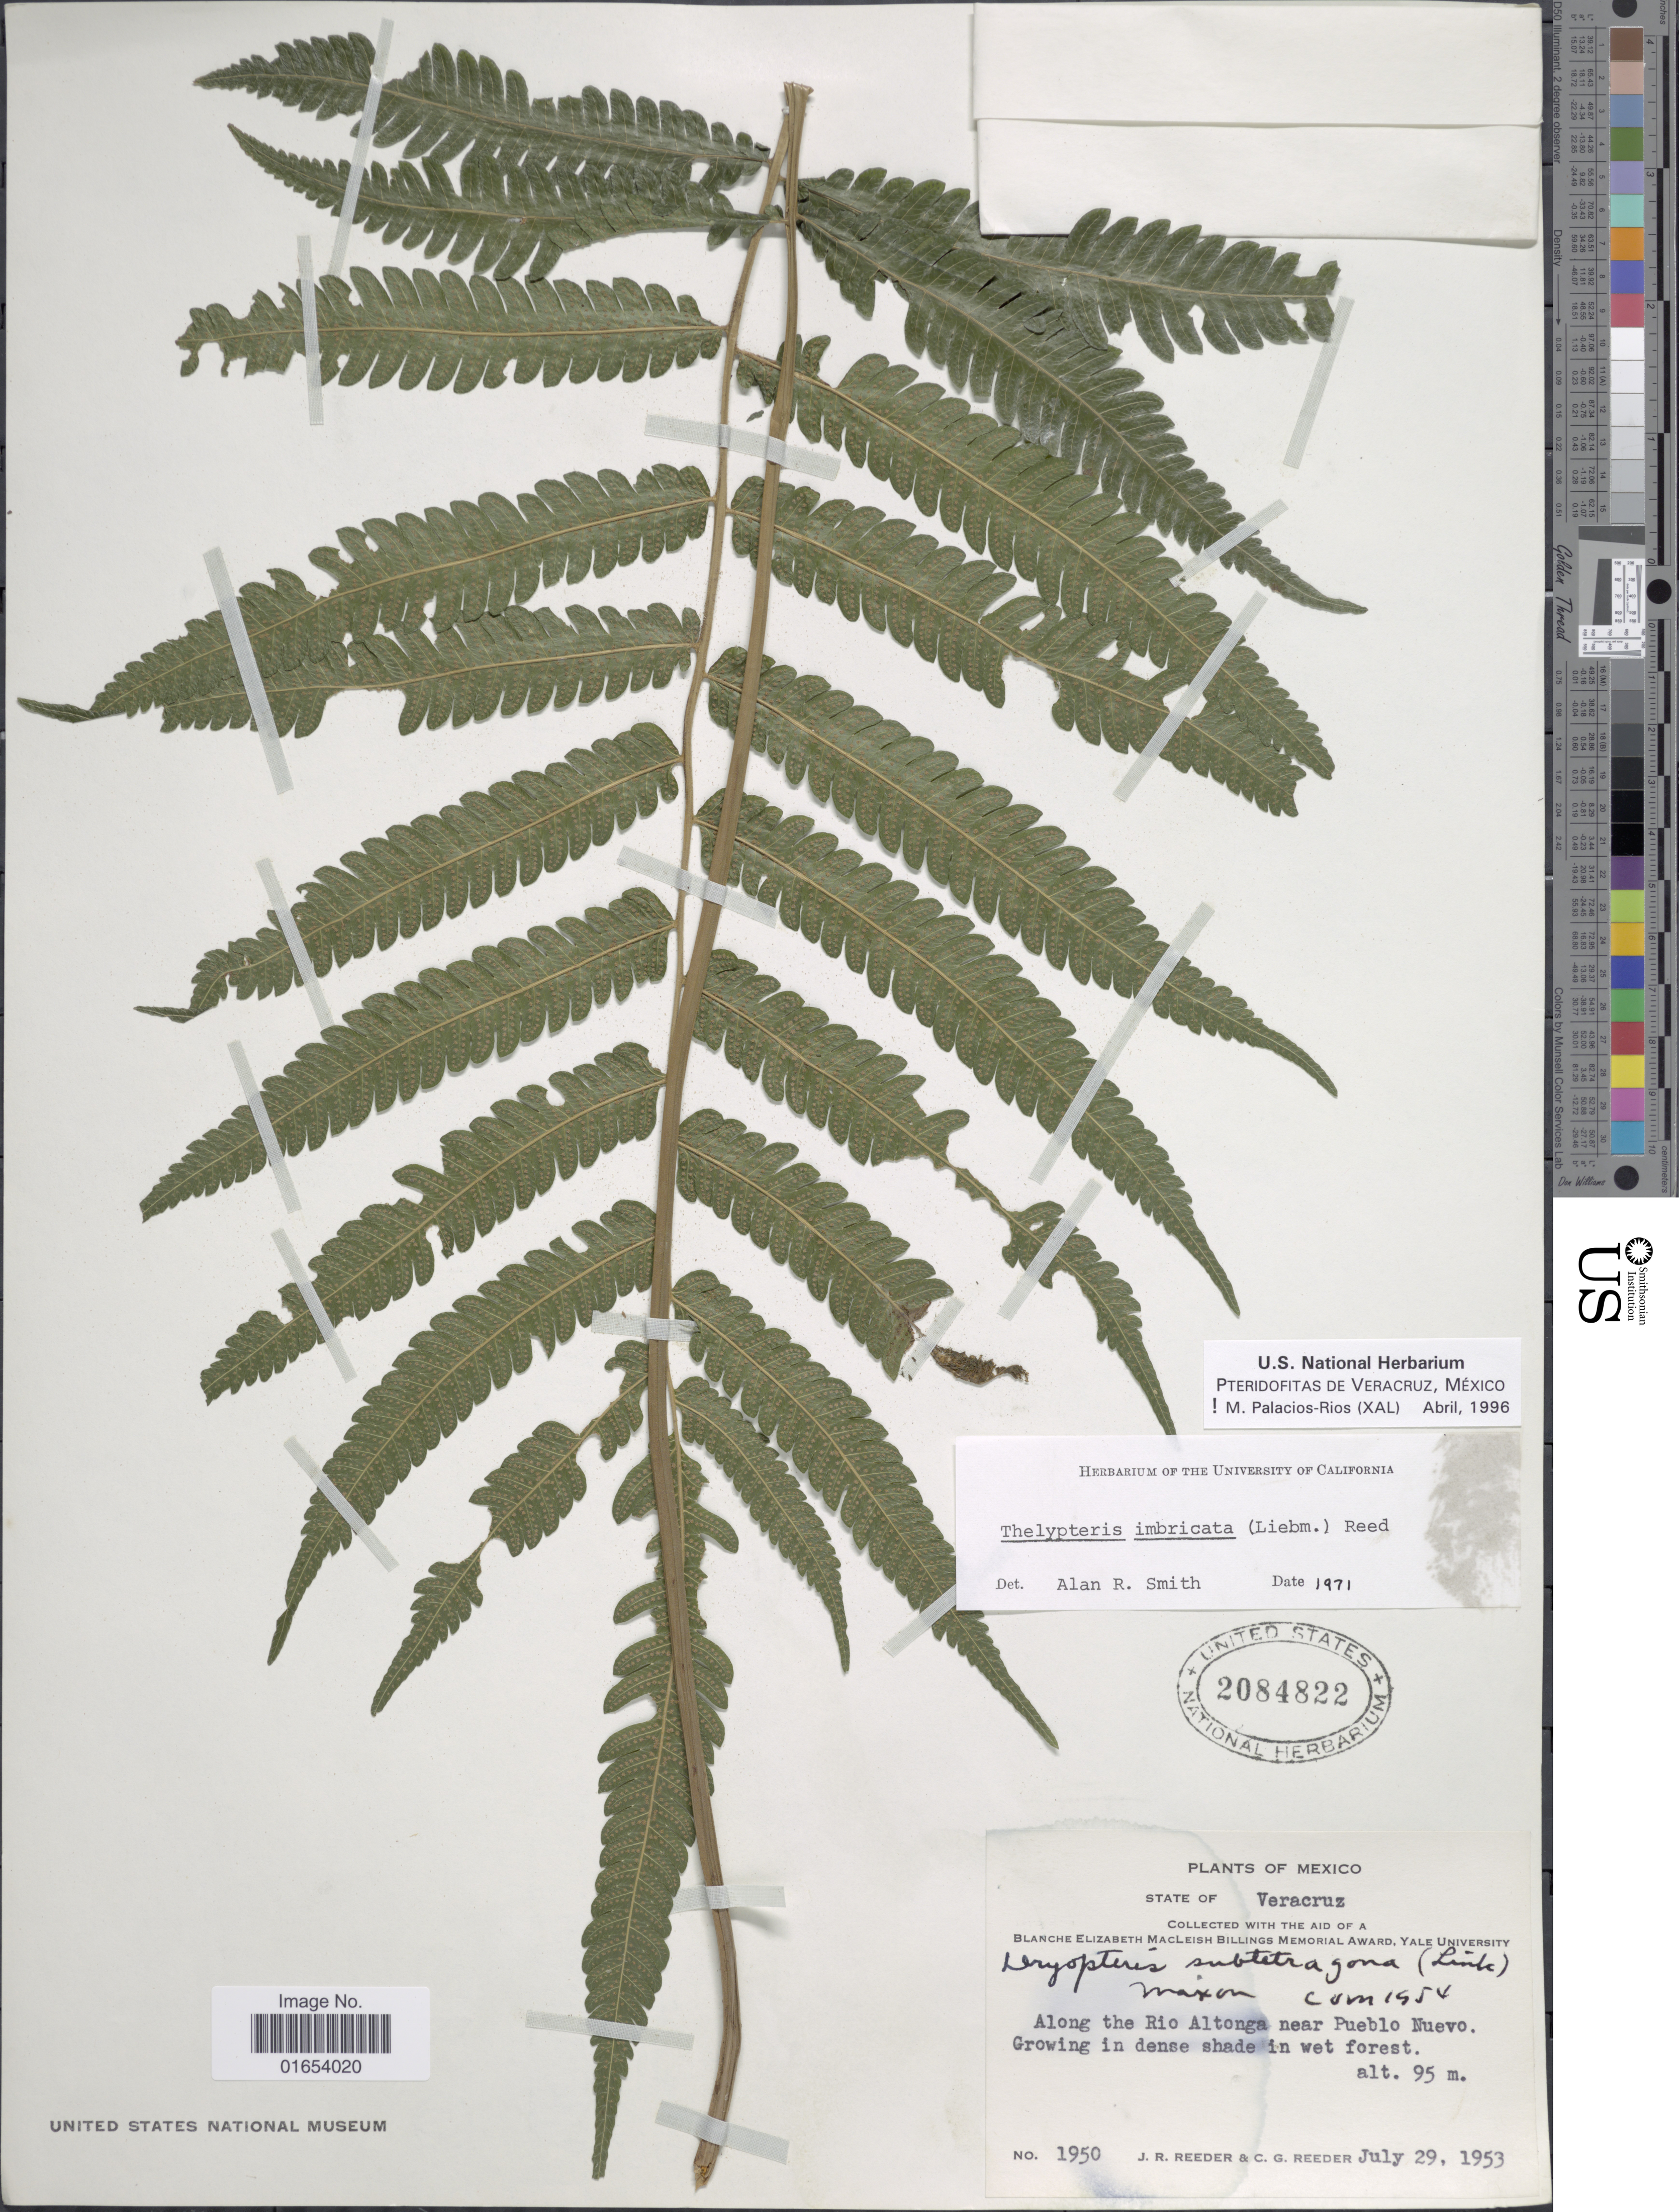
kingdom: Plantae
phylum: Tracheophyta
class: Polypodiopsida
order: Polypodiales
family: Thelypteridaceae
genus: Goniopteris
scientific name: Goniopteris imbricata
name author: (Liebm.) Á. Löve & D. Löve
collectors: J. R. Reeder & C. G. Reeder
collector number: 1950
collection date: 1953-07-29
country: Mexico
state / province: Veracruz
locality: State of Veracruz, Mexico, along the Rio Altonga near Pueblo Nuevo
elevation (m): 95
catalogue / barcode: US 2084822